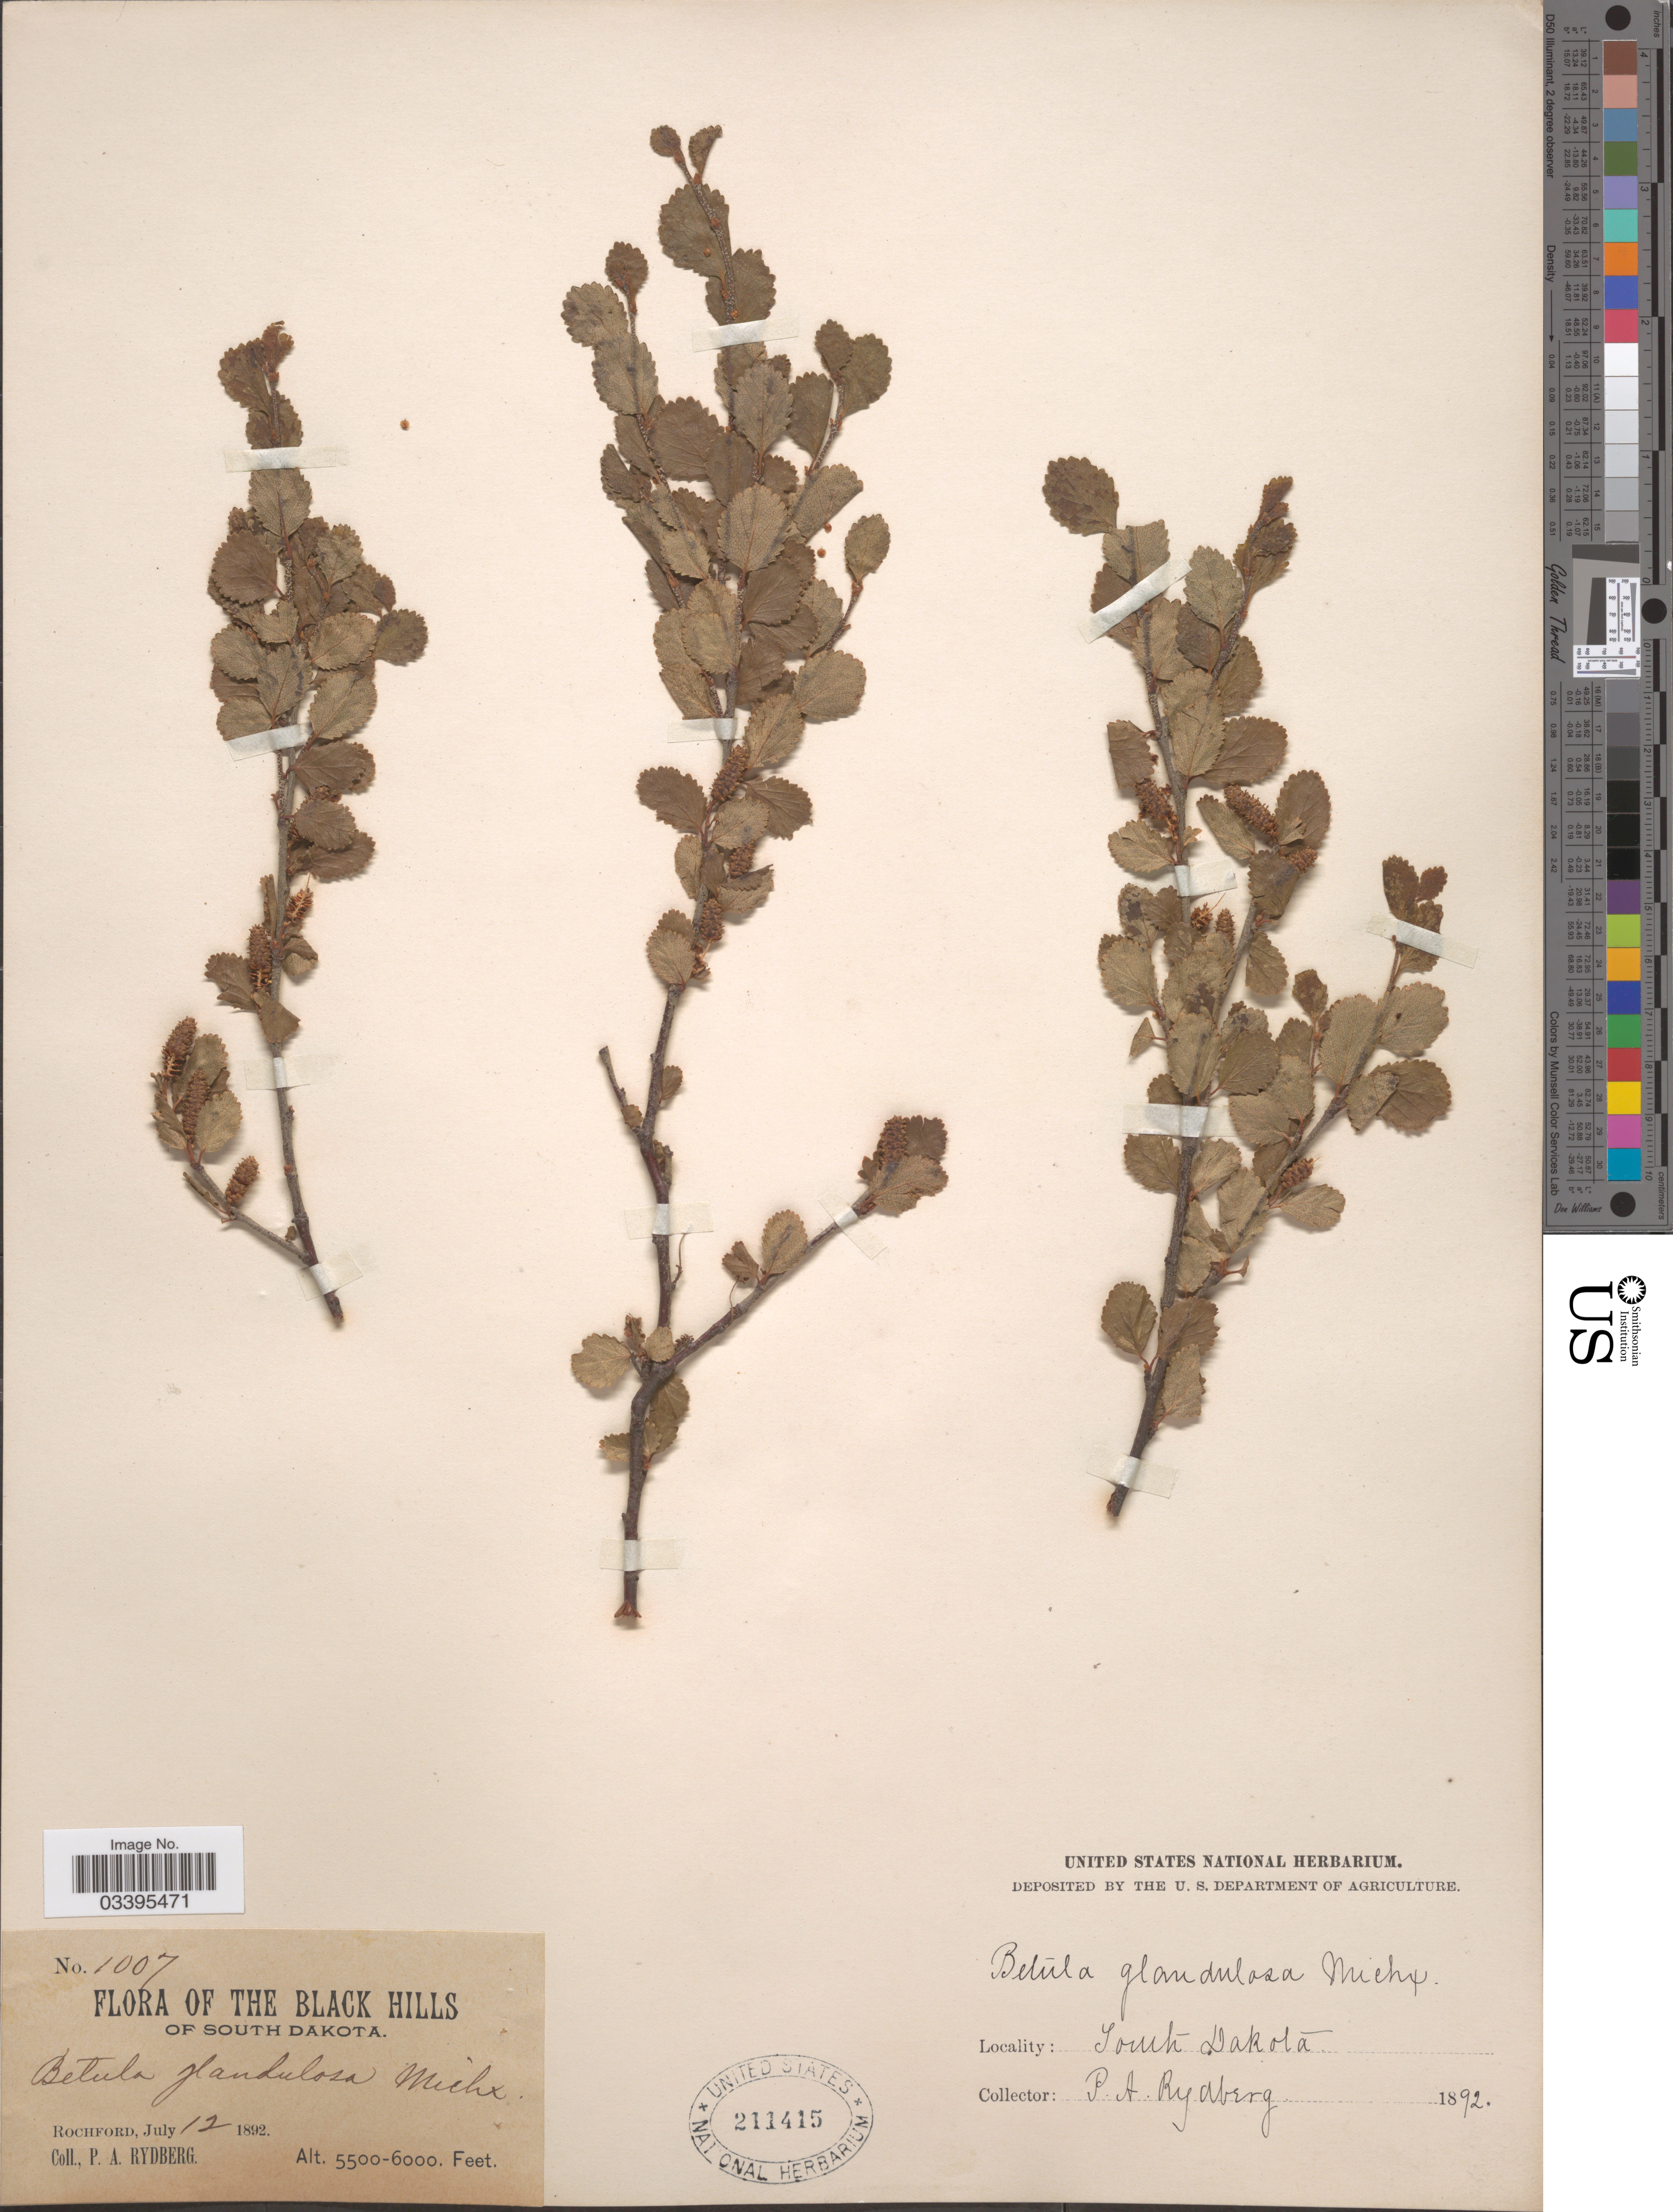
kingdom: Plantae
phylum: Tracheophyta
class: Magnoliopsida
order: Fagales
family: Betulaceae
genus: Betula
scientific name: Betula glandulosa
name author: Michx.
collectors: P. A. Rydberg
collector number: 1007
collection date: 1892-07-12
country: United States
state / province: South Dakota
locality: The Black Hills. Rochford.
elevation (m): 1676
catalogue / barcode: US 211415